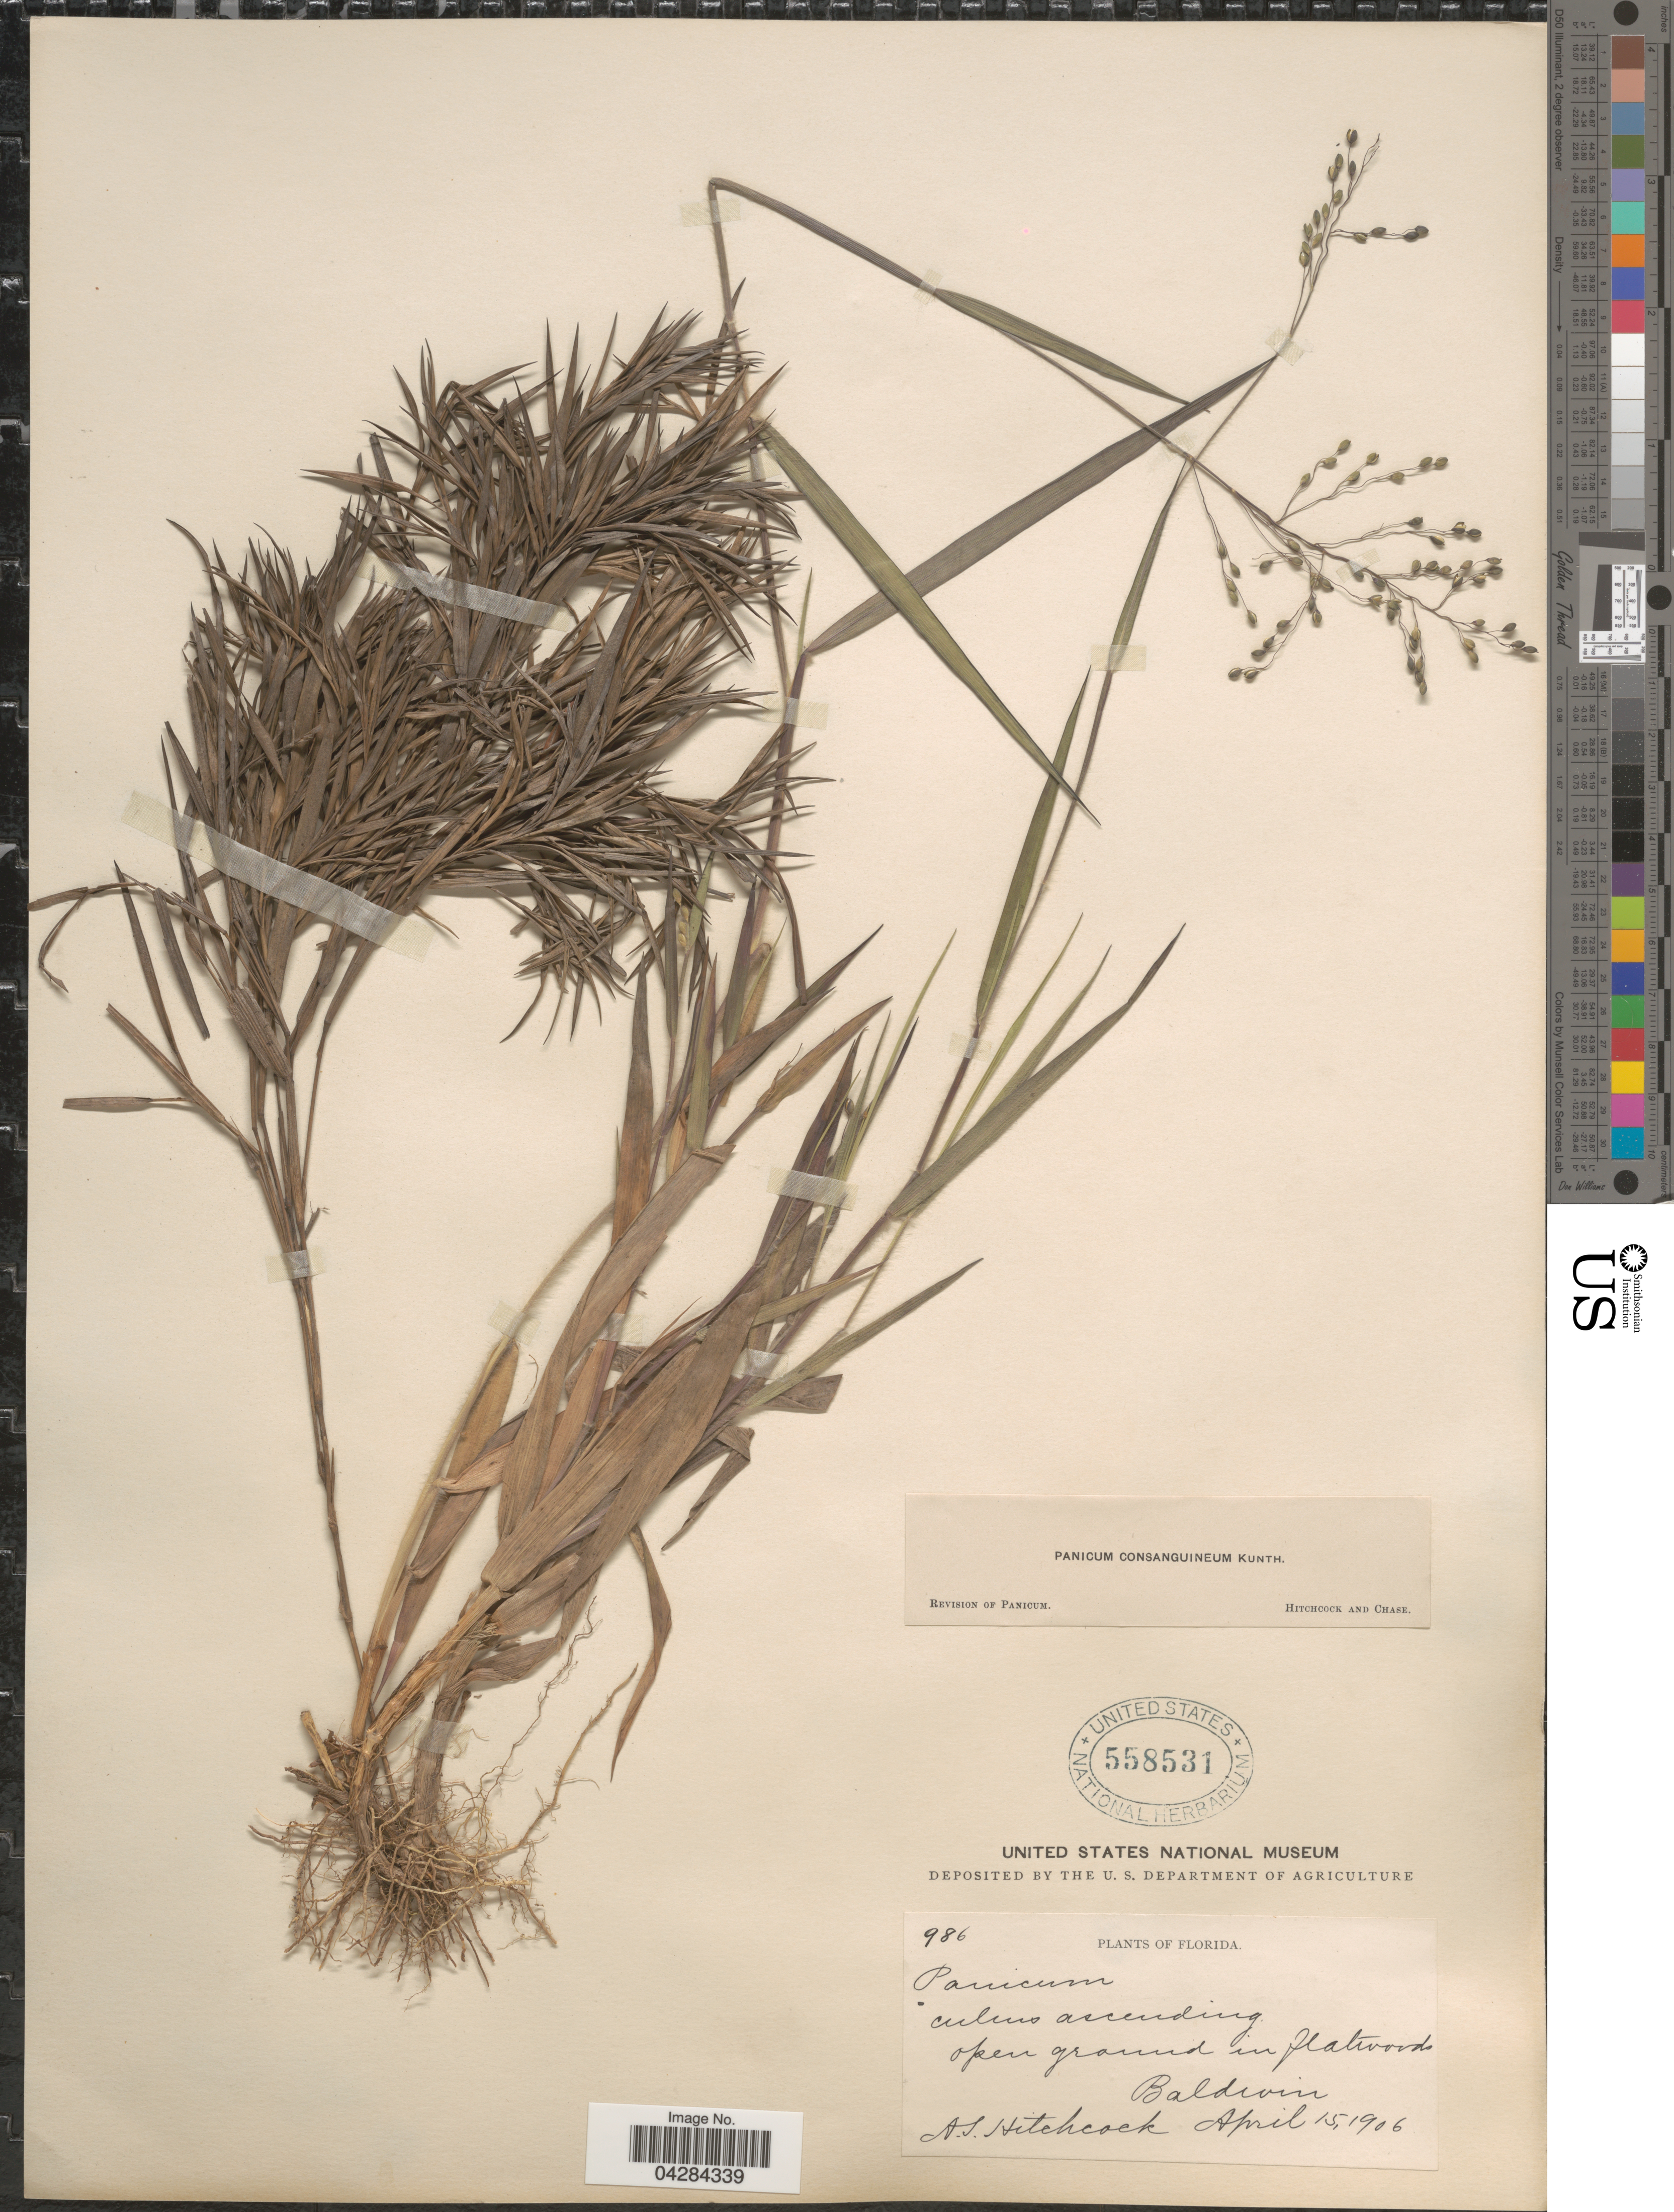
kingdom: Plantae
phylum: Tracheophyta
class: Liliopsida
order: Poales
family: Poaceae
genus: Dichanthelium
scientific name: Dichanthelium ovale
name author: (Elliott) Gould & C.A. Clark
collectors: A. S. Hitchcock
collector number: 986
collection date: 1906-04-15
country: United States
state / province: Florida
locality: Open ground in flatwoods. Baldwin.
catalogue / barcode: US 558531